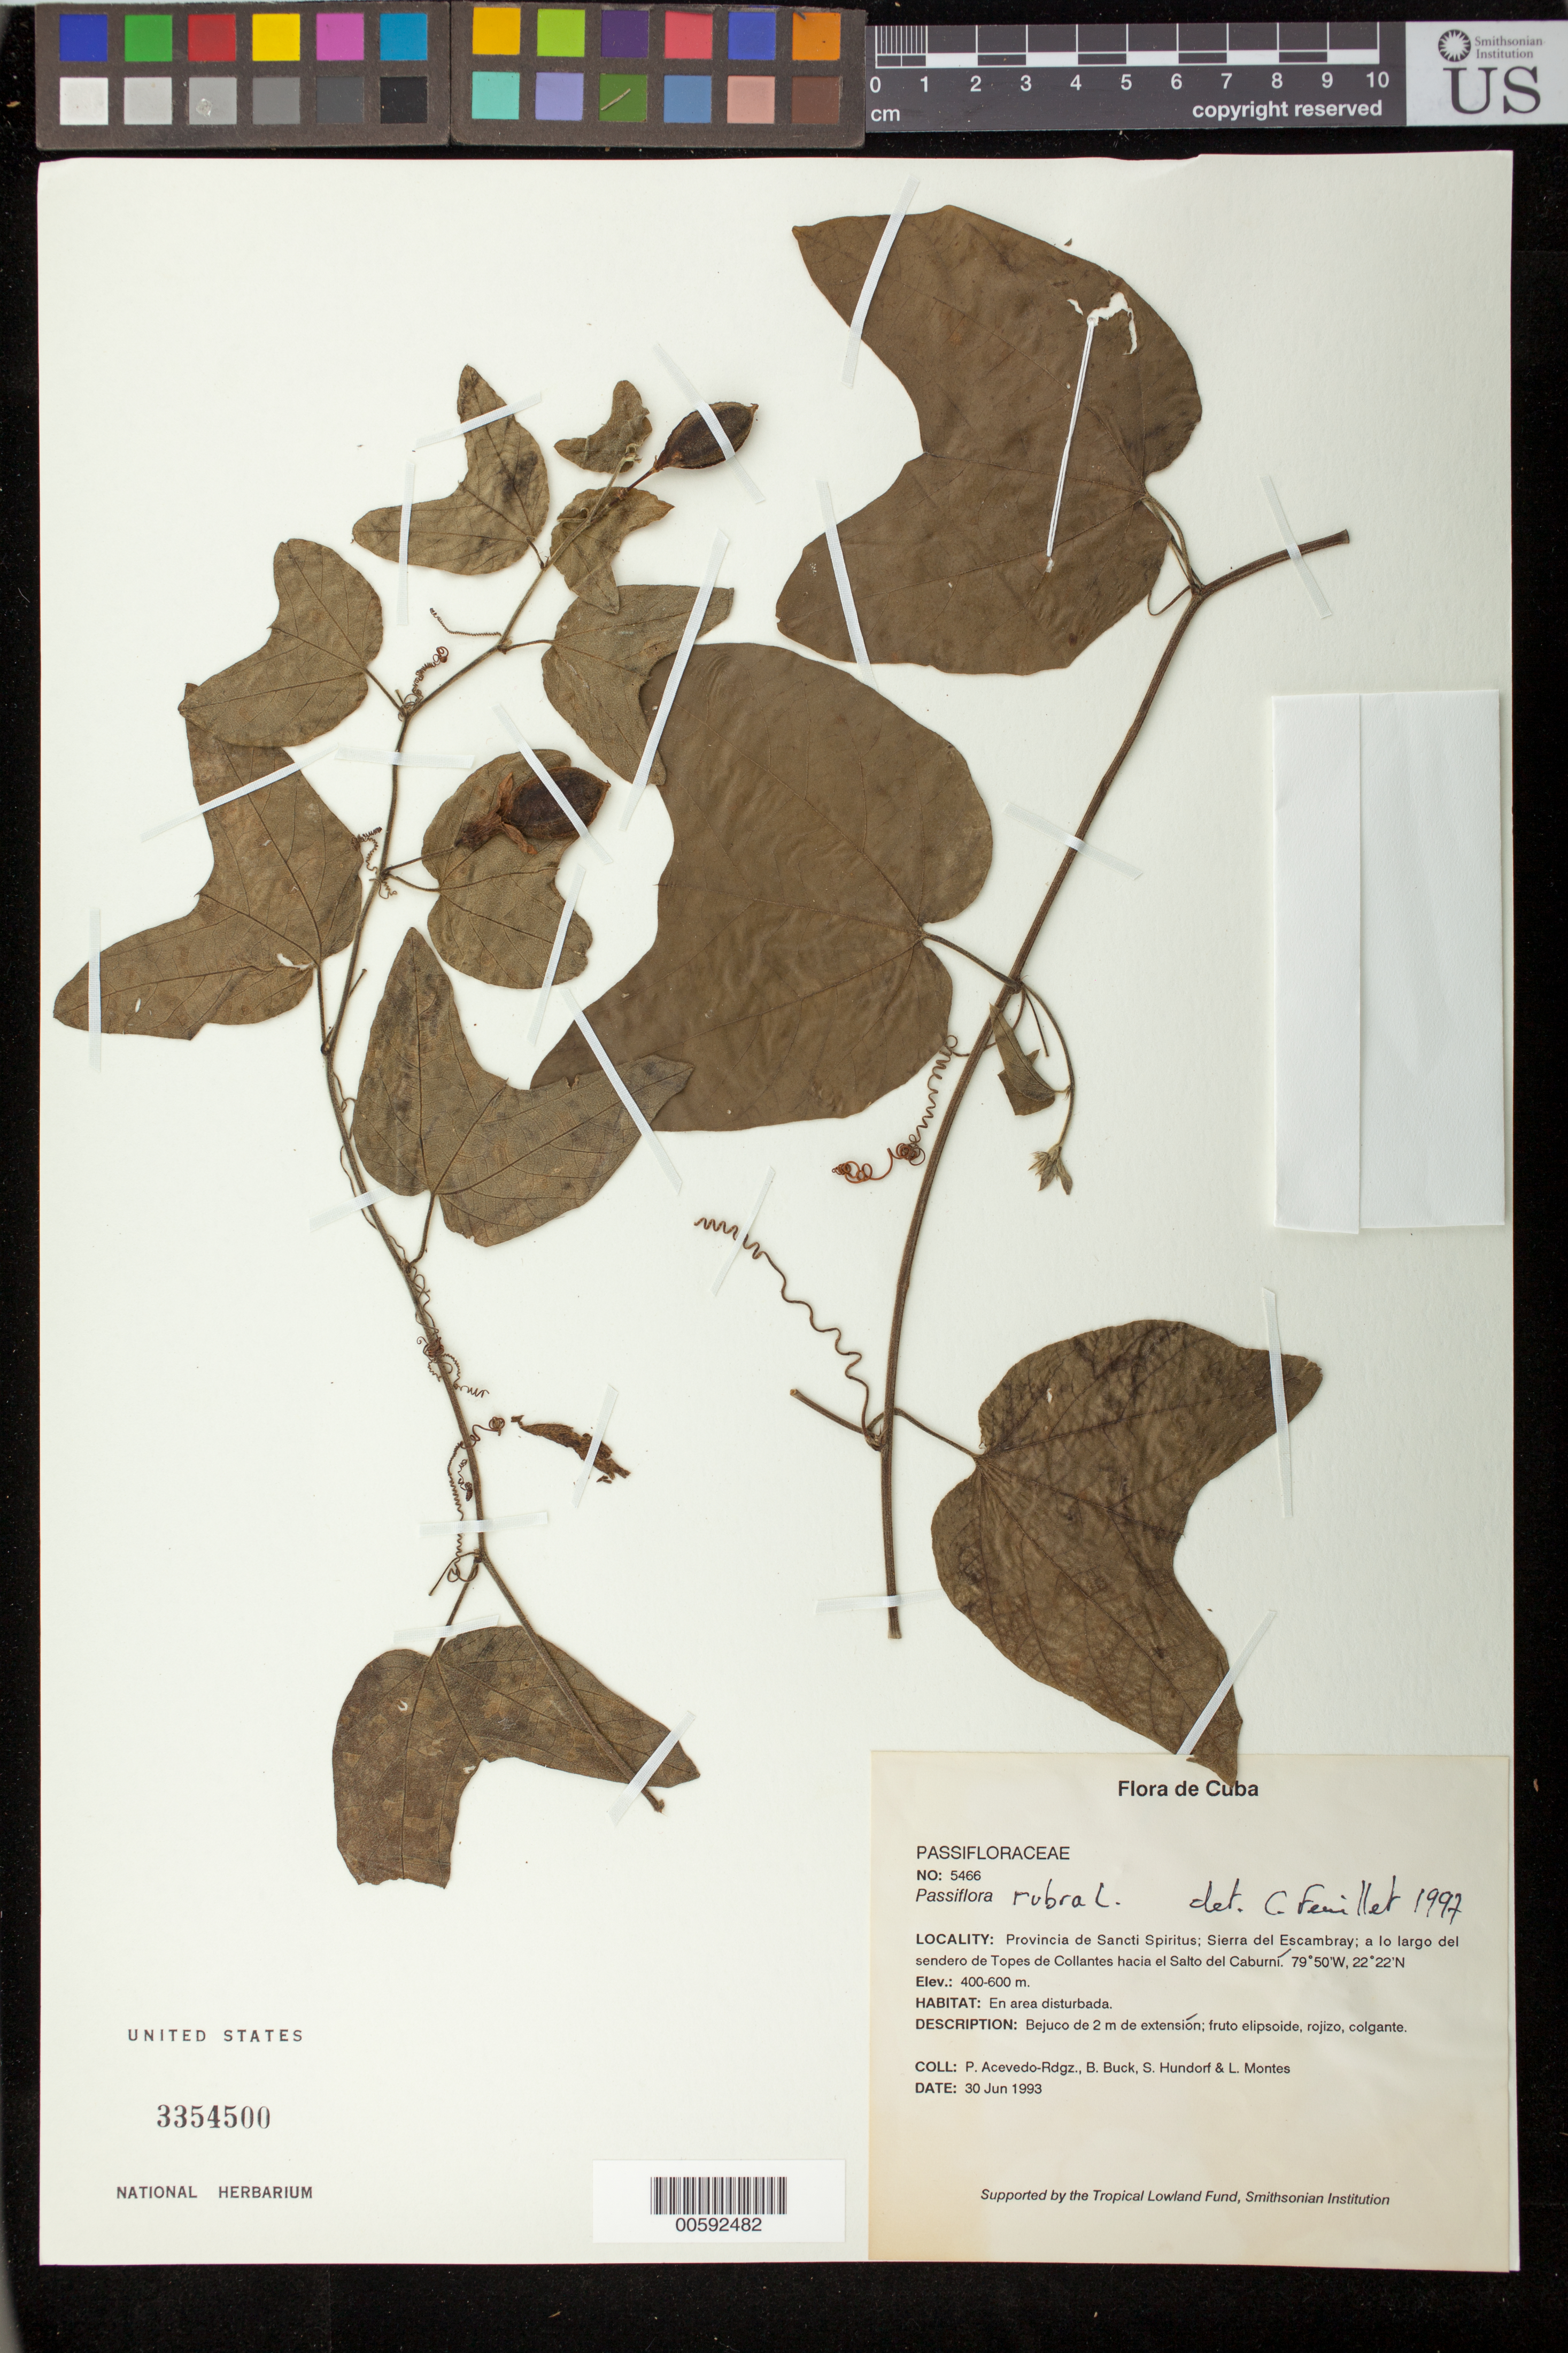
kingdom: Plantae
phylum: Tracheophyta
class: Magnoliopsida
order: Malpighiales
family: Passifloraceae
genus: Passiflora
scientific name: Passiflora rubra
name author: L.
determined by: Feuillet, C.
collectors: P. Acevedo-Rodr., B. Buck, S. Hundorf & L. Montes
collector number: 5466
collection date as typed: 30 Jun 1993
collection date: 1993-06-30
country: Cuba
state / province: Sancti Spiritus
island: Cuba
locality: Sierra del Escambray; a lo largo del sendero de Topes de Collantes hacia el Salto del Caburni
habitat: En area disturbada.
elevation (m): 400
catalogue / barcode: US 3354500